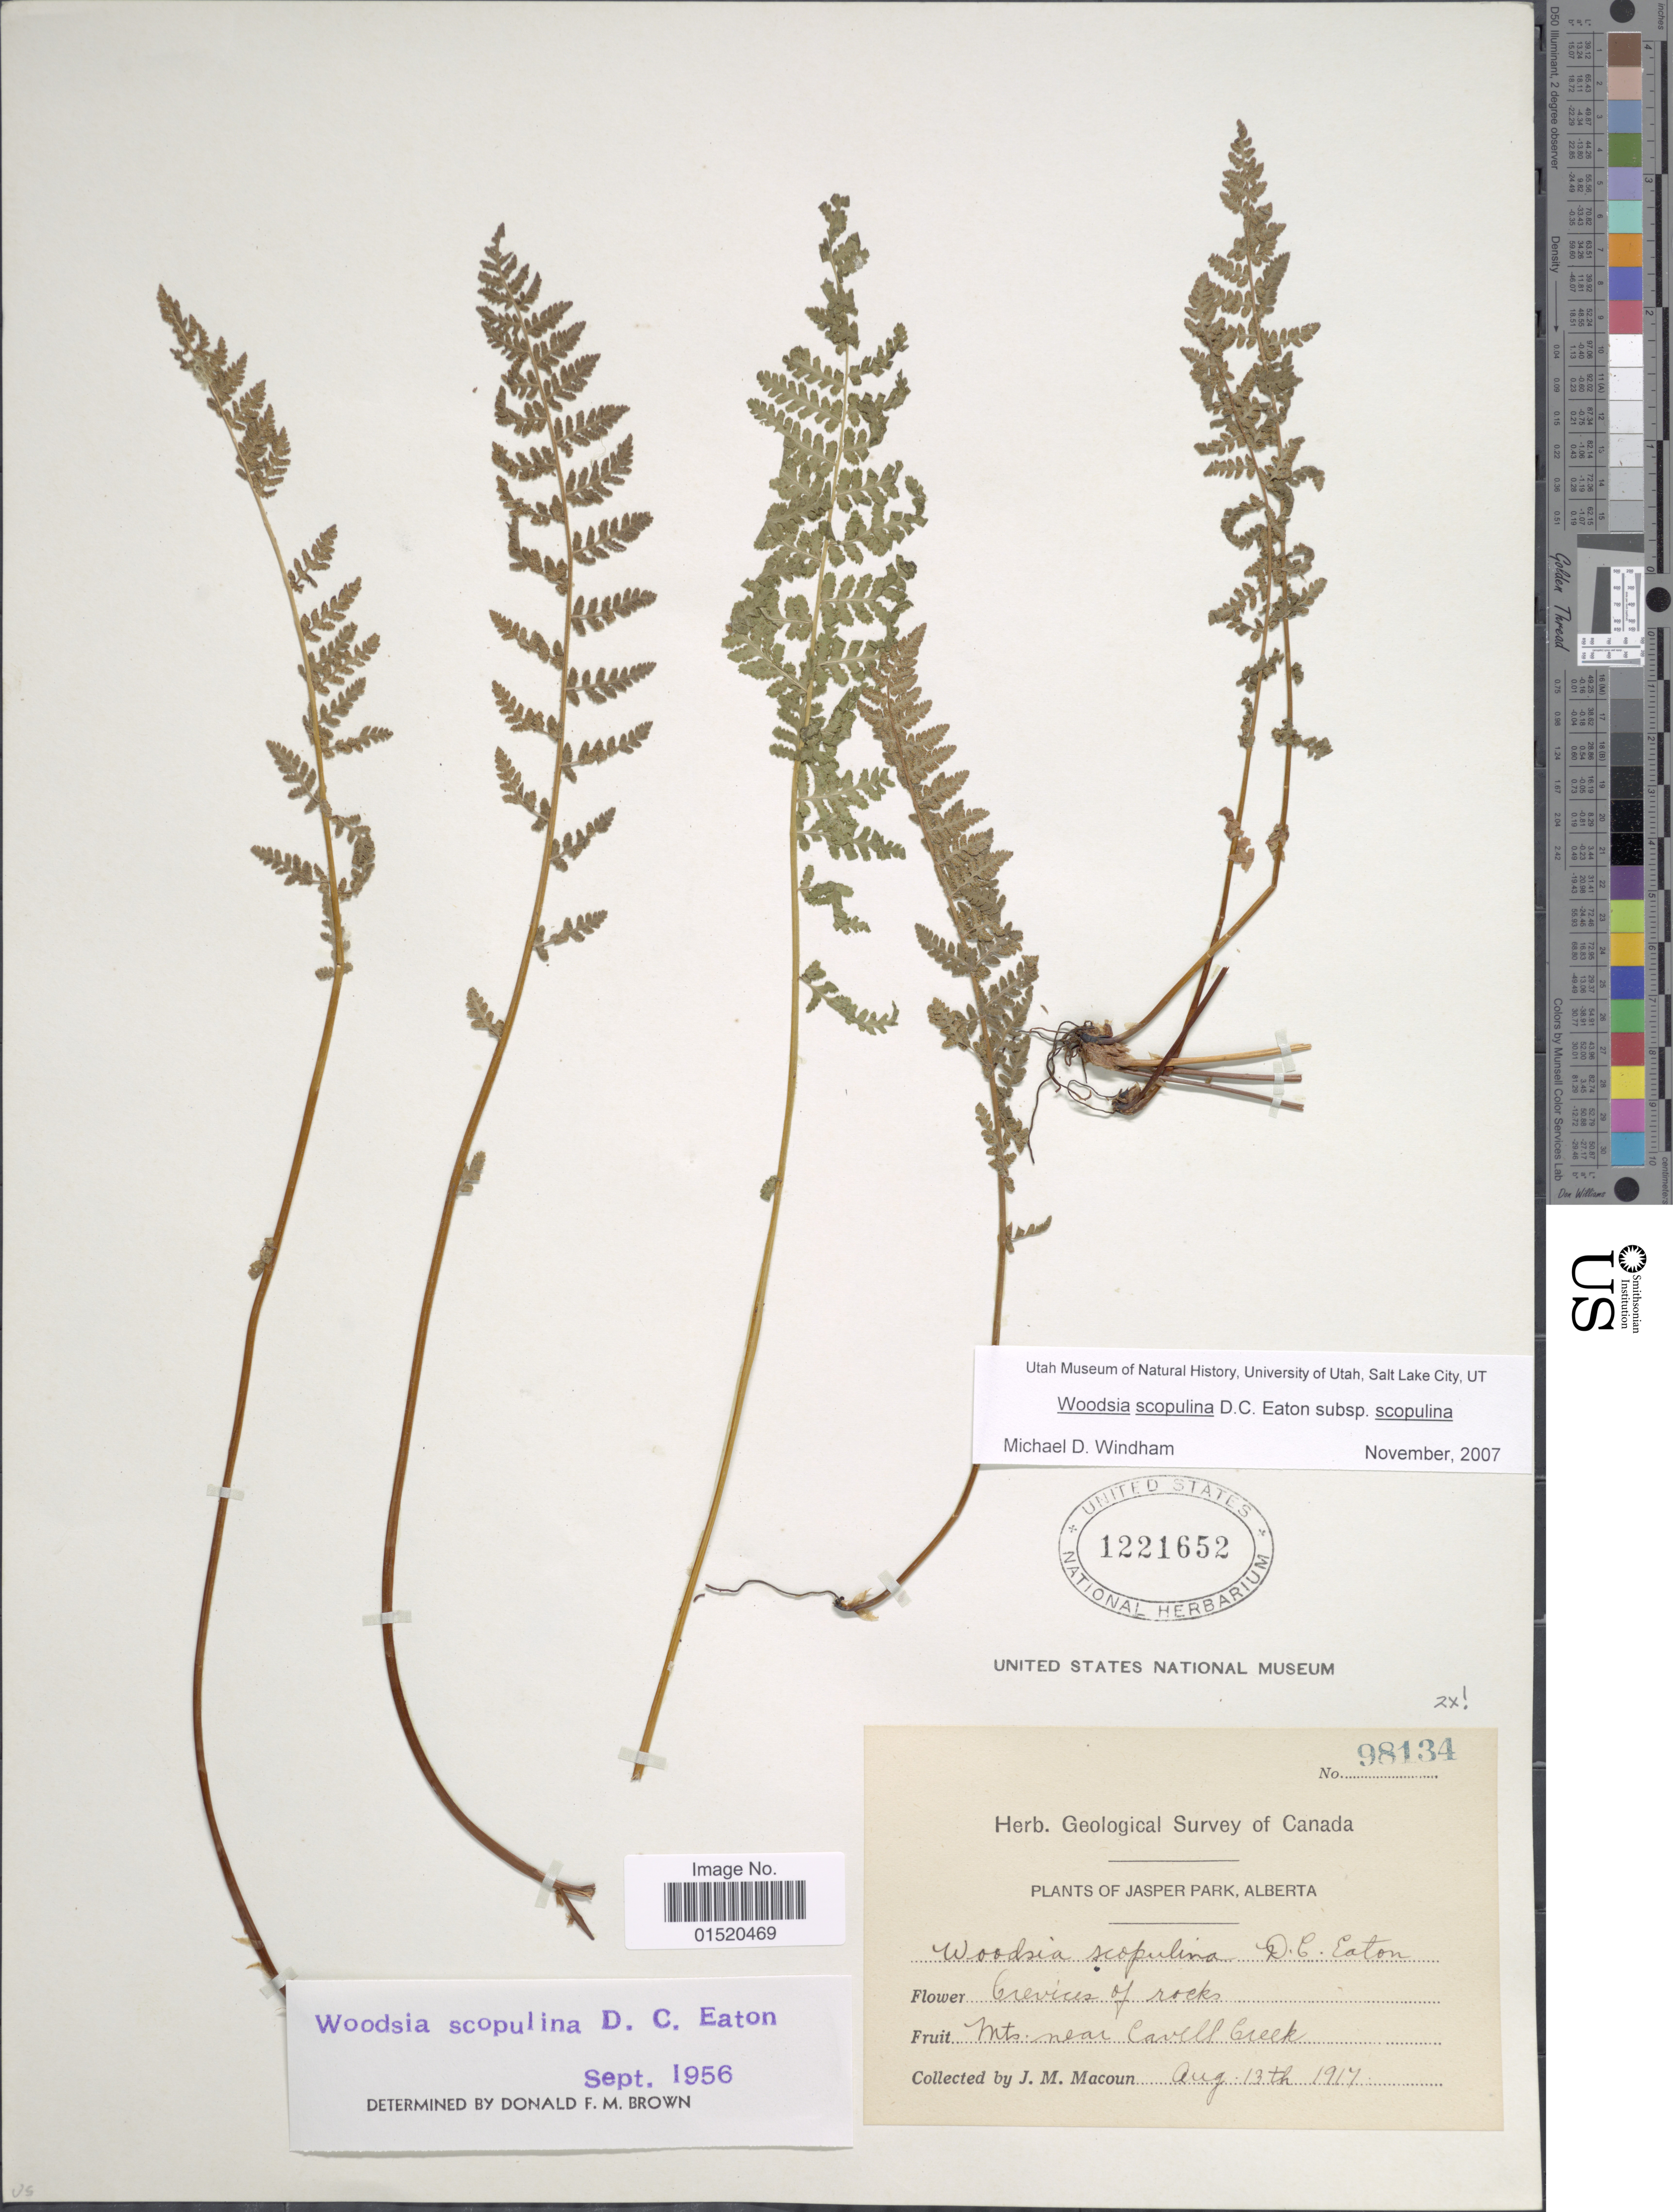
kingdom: Plantae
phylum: Tracheophyta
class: Polypodiopsida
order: Polypodiales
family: Woodsiaceae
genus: Woodsia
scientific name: Woodsia scopulina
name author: D.C. Eaton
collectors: J. M. Macoun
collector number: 98134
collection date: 1917-08-13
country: Canada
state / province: Alberta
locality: Jasper Park, Mts near Cavell Creek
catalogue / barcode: US 1221652